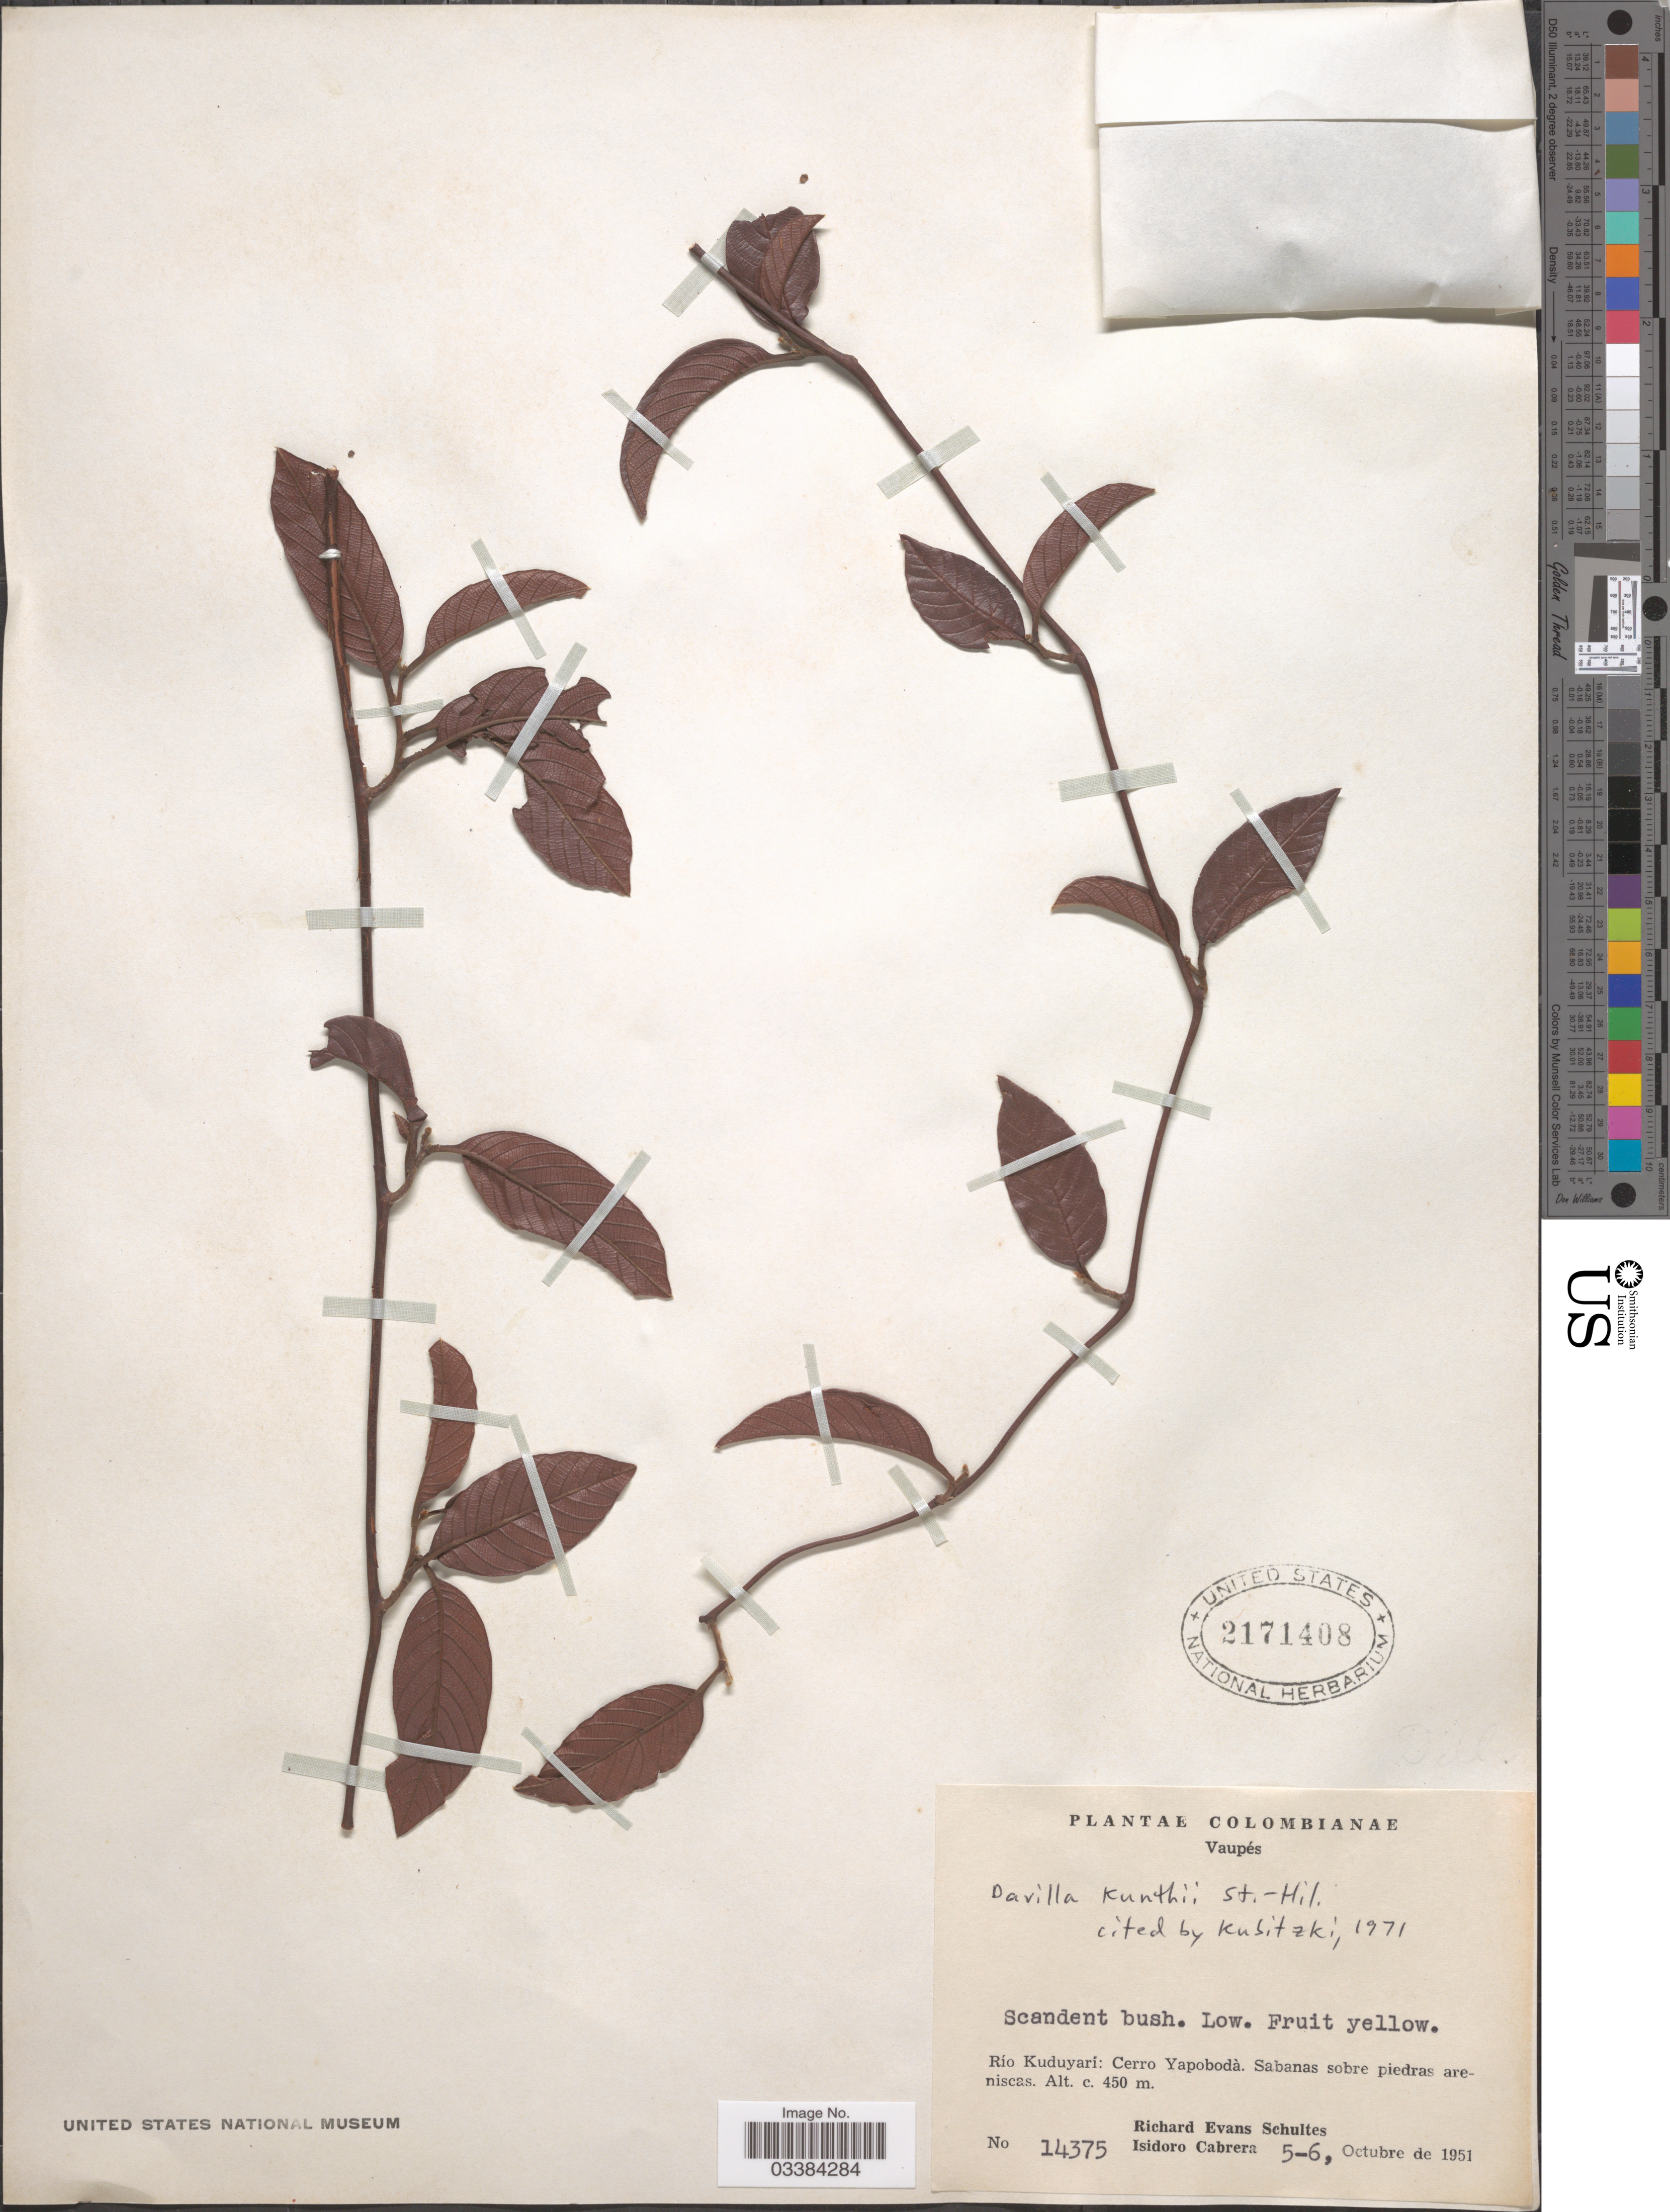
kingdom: Plantae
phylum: Tracheophyta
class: Magnoliopsida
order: Dilleniales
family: Dilleniaceae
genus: Davilla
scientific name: Davilla kunthii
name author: A. St.-Hil.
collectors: R. E. Schultes & I. Cabrera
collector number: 14375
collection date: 1951-10-05/1951-10-06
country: Colombia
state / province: Vaupés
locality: Río Kuduyarí: Cerro Yapobodá. Sabanas sobre piedras areniscas.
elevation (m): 450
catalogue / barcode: US 2171408